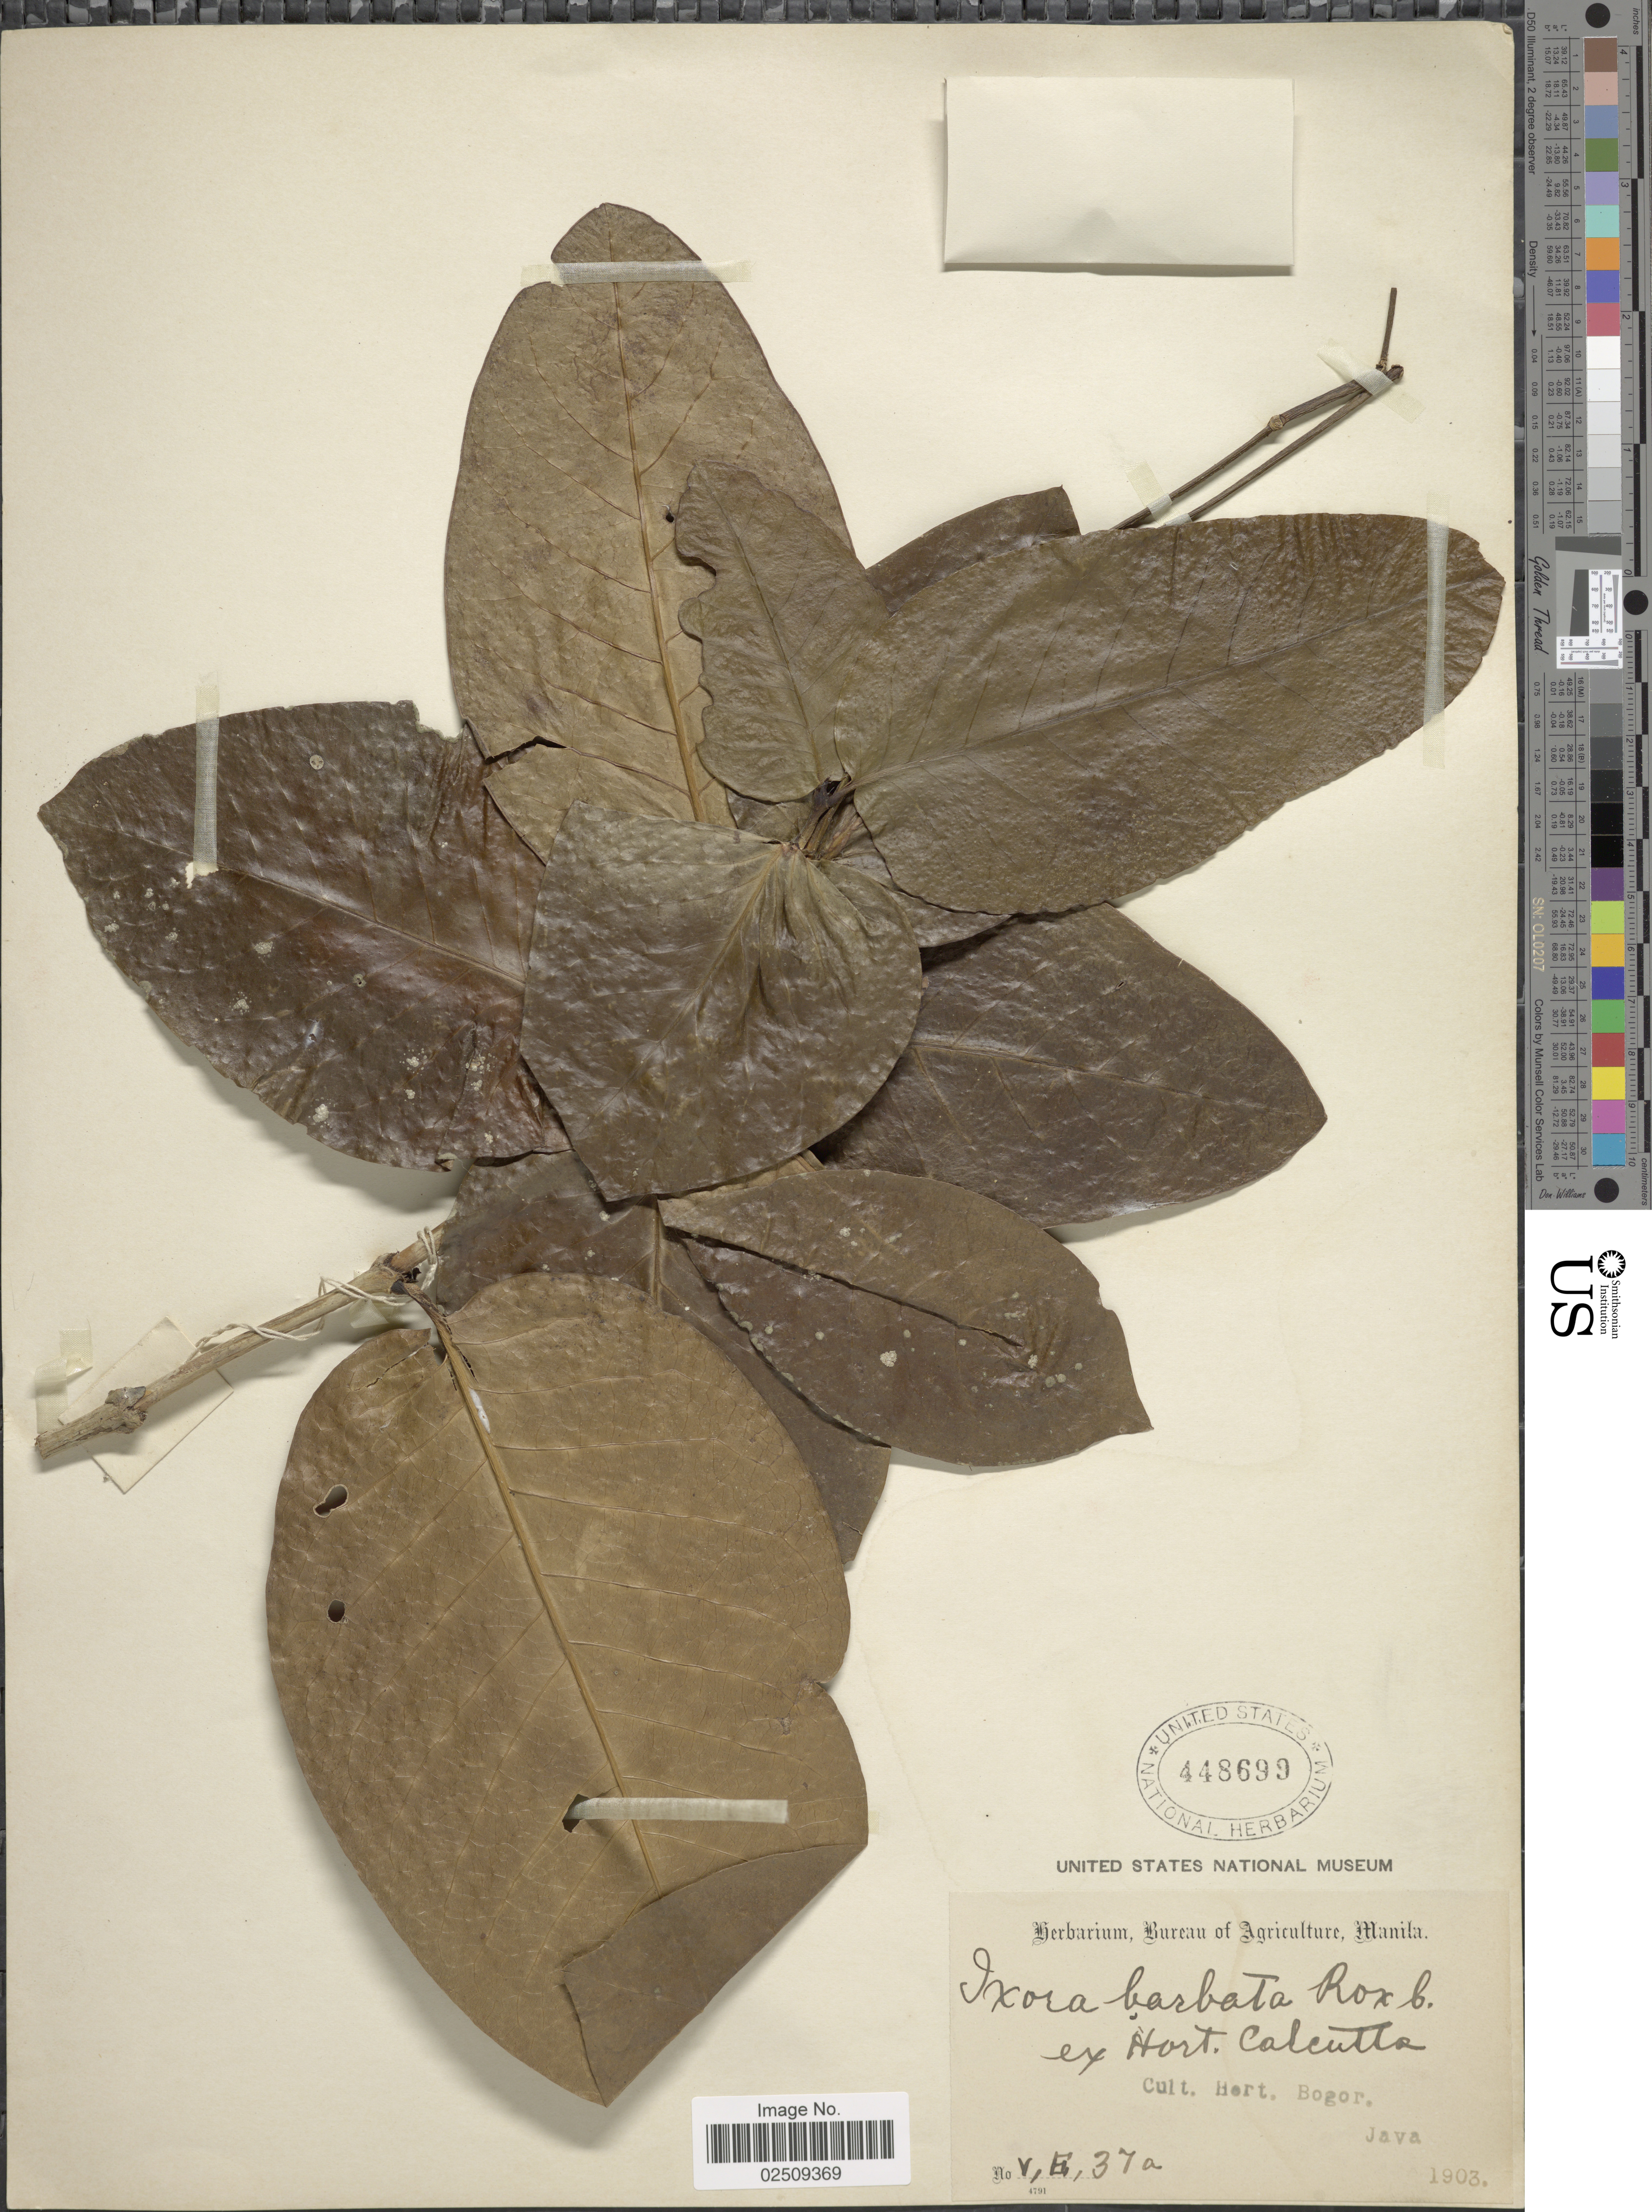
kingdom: Plantae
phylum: Tracheophyta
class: Magnoliopsida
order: Gentianales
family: Rubiaceae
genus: Ixora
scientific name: Ixora barbata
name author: Roxb. ex Sm.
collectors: Ex Hort. Calcutta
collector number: V,E,37a*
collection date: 1903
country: Indonesia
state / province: Java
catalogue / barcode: US 448699